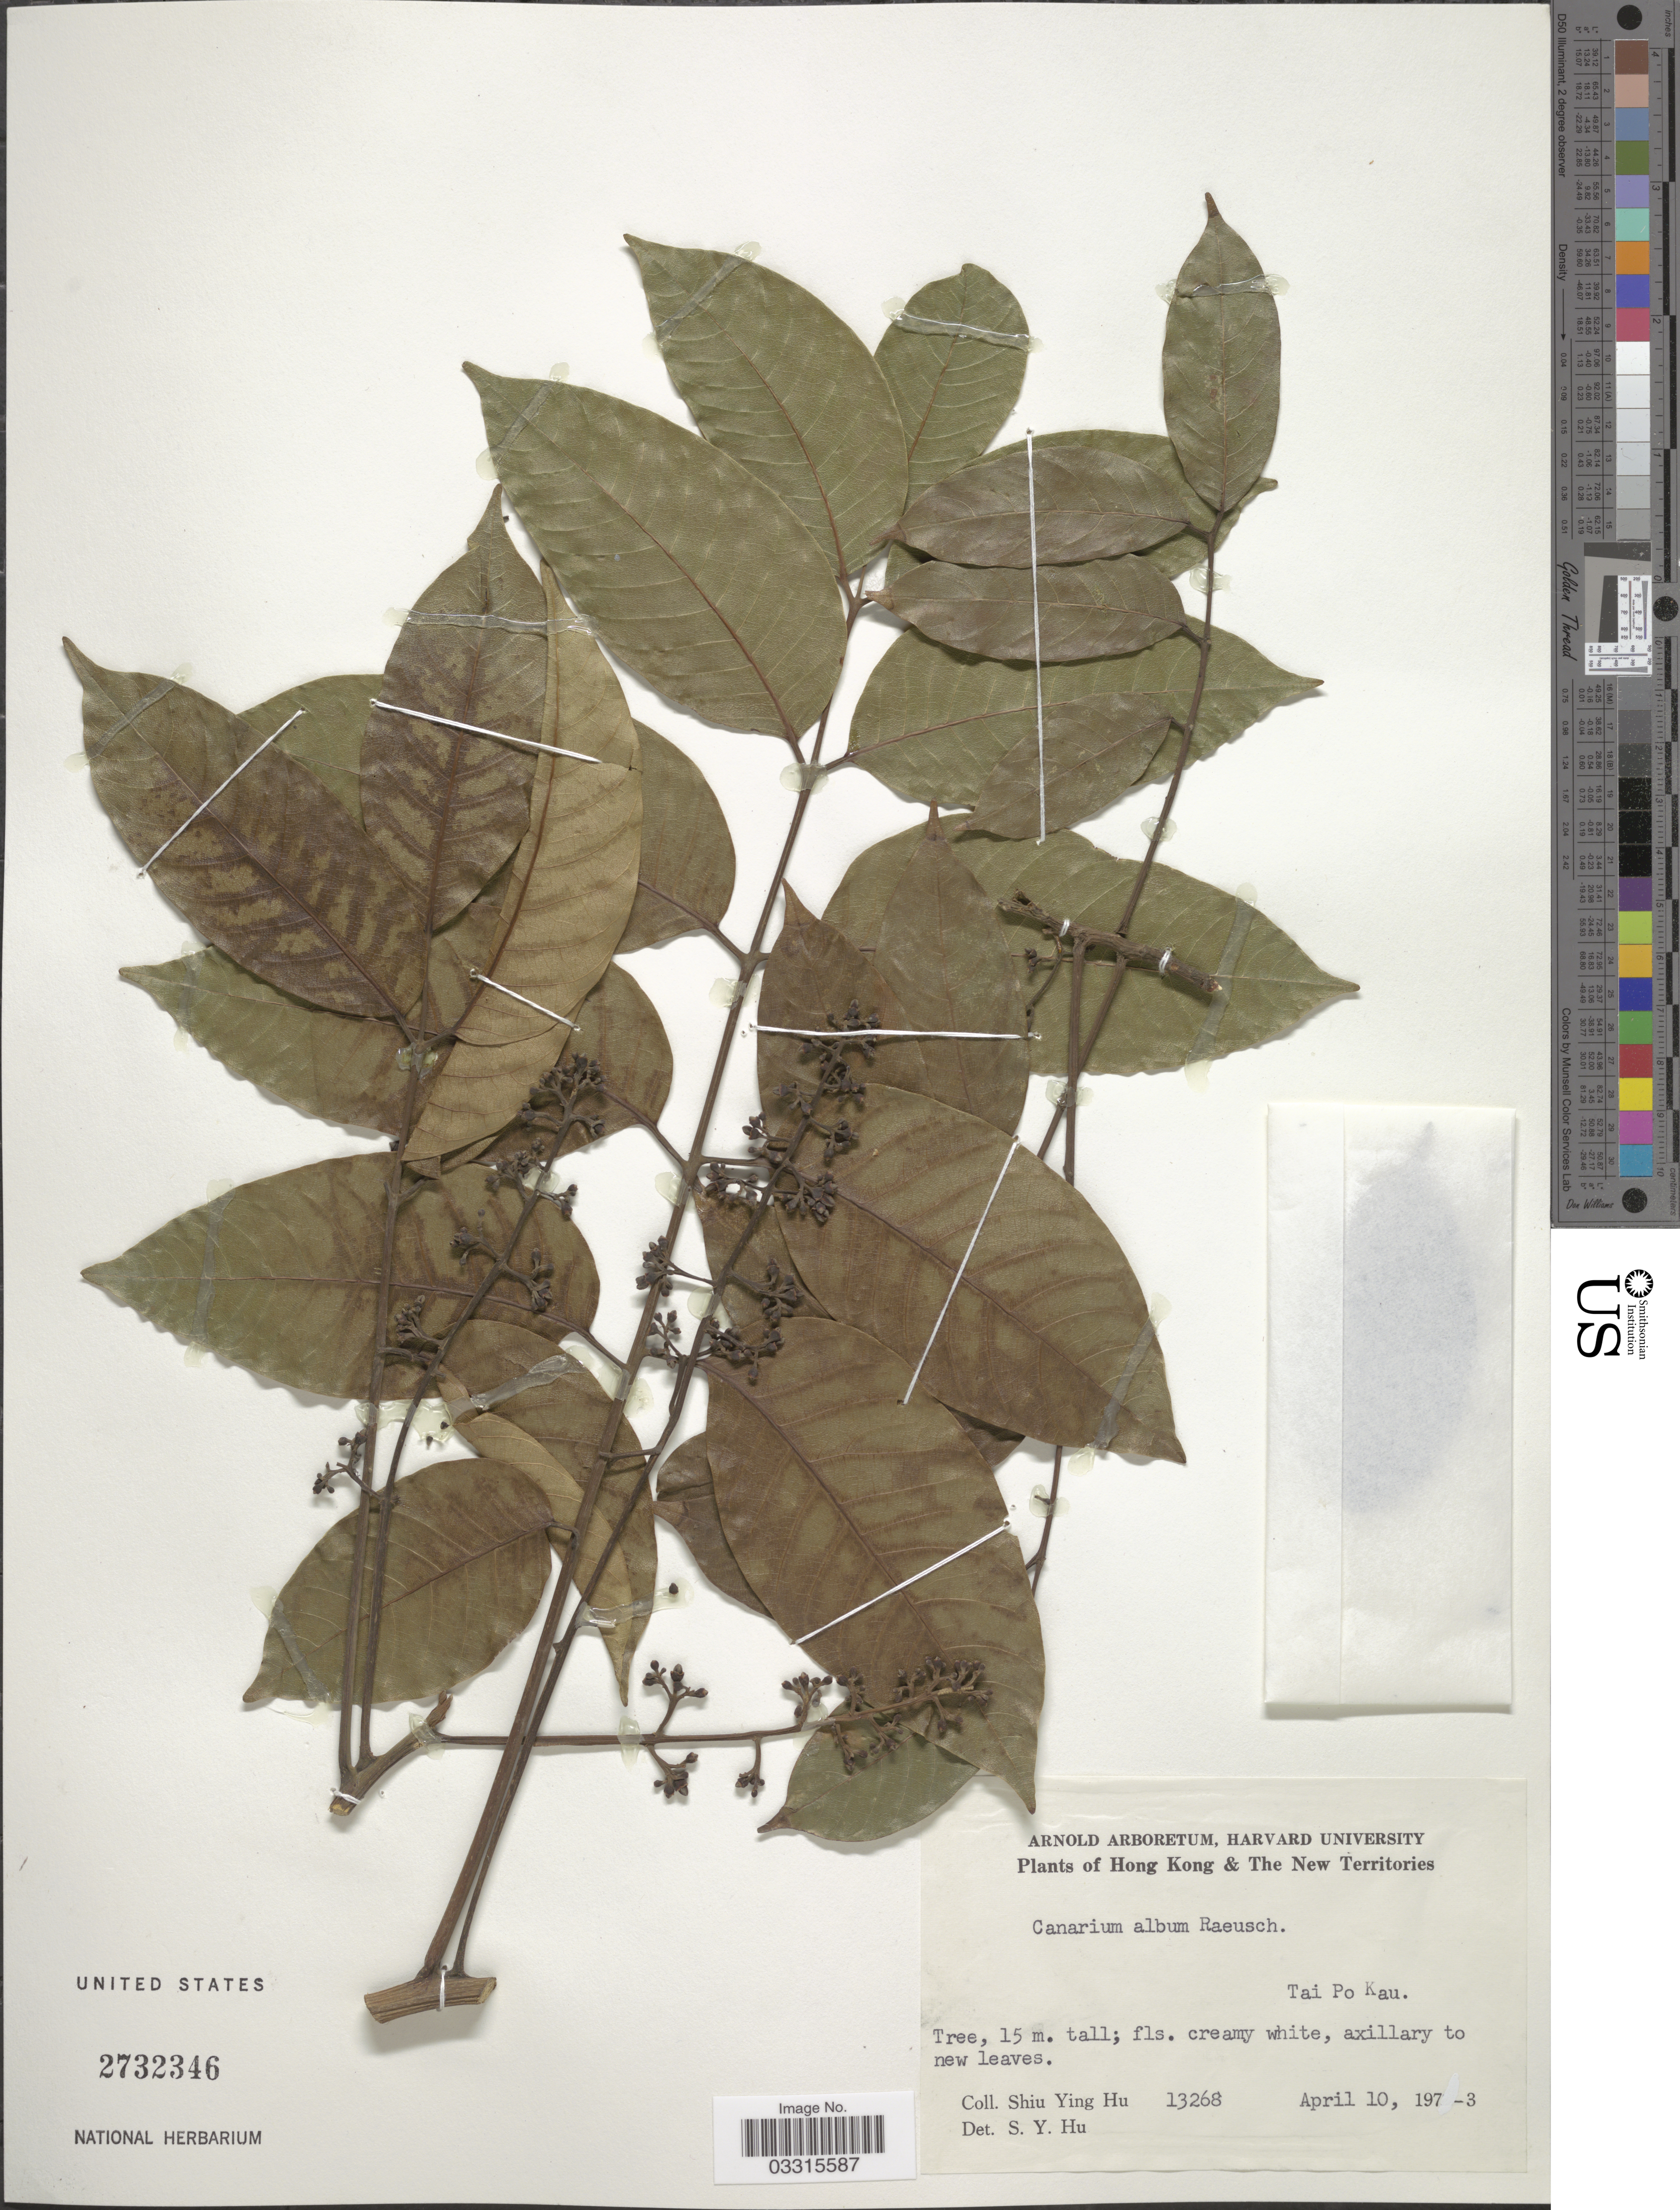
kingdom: Plantae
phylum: Tracheophyta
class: Magnoliopsida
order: Sapindales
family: Burseraceae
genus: Canarium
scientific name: Canarium album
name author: Leenh.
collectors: S. Y. Hu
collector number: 13268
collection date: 1973-04-10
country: China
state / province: Hong Kong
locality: The New Territories. Tai Po Kau.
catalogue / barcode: US 2732346